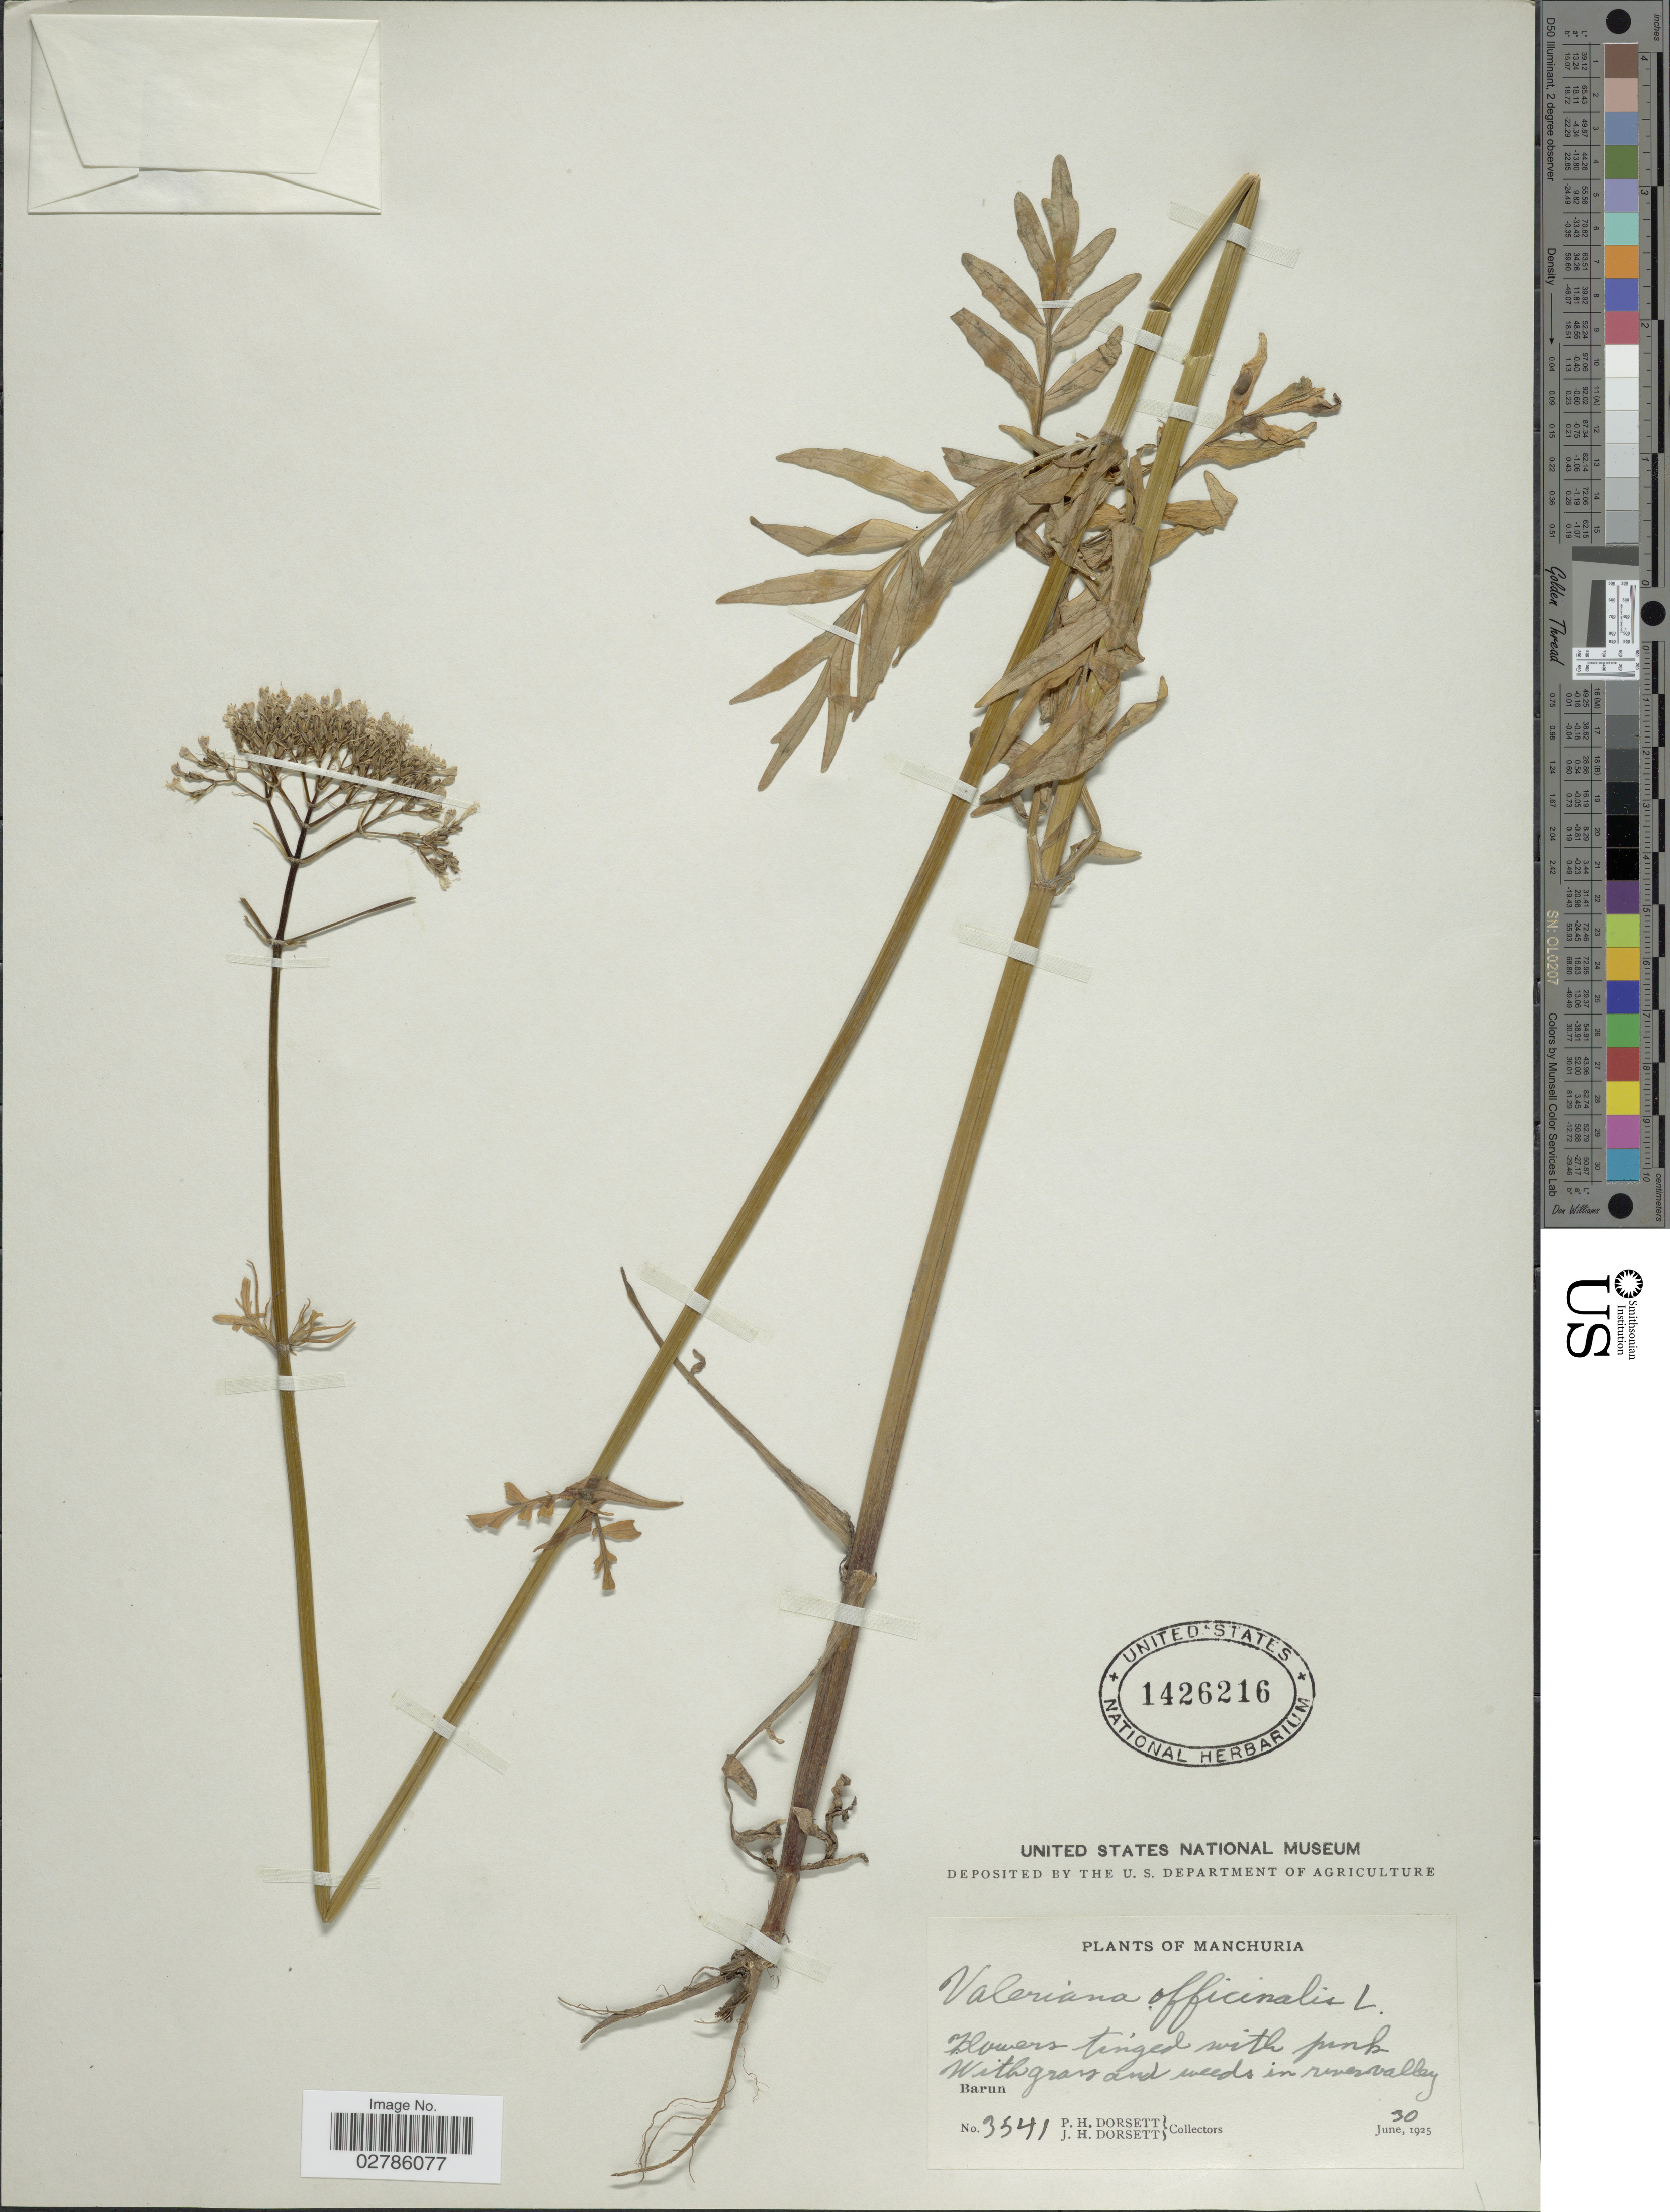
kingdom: Plantae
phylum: Tracheophyta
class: Magnoliopsida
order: Dipsacales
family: Caprifoliaceae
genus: Valeriana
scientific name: Valeriana tianschanica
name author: Kreyer ex Hand.-Mazz.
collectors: P. H. Dorsett & J. Dorsett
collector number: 3541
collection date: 1925-06-30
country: China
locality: Manchuria, Barun.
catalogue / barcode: US 1426216